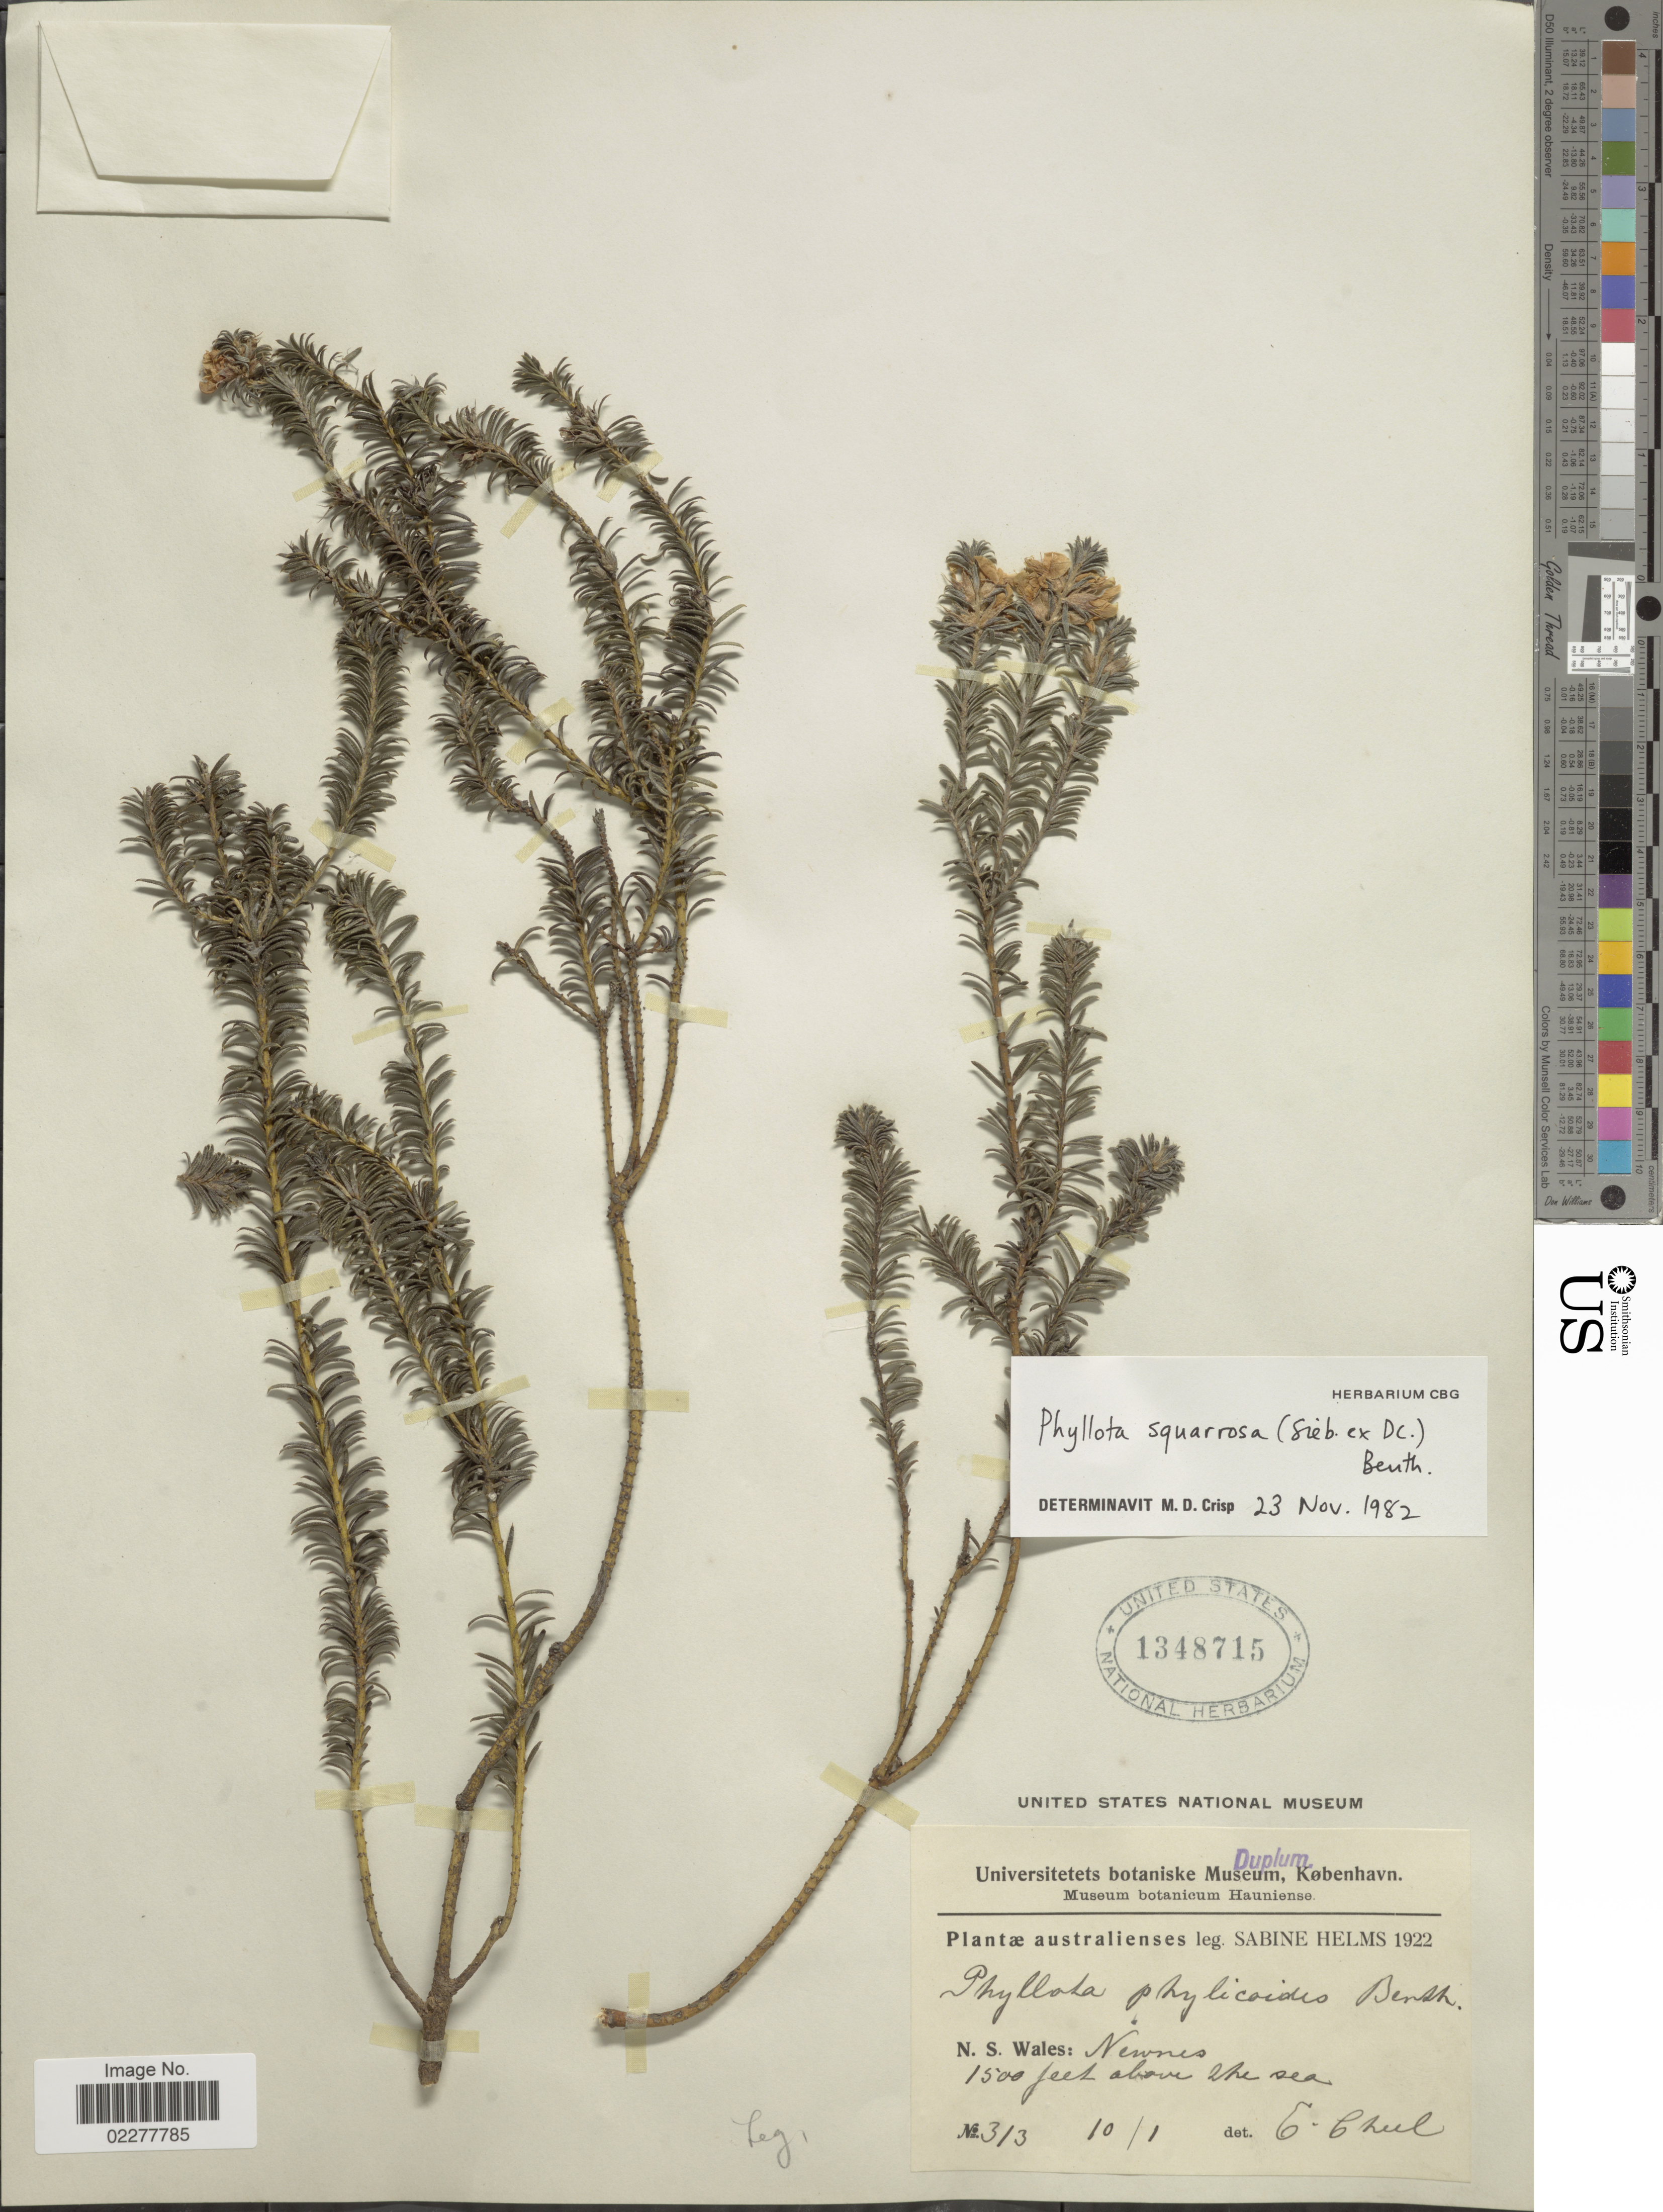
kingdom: Plantae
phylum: Tracheophyta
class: Magnoliopsida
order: Fabales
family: Fabaceae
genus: Phyllota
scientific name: Phyllota squarrosa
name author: (Sieber ex DC.) Benth.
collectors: S. Helms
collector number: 313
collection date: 1922-01-10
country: Australia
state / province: New South Wales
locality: Newnes.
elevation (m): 457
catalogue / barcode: US 1348715